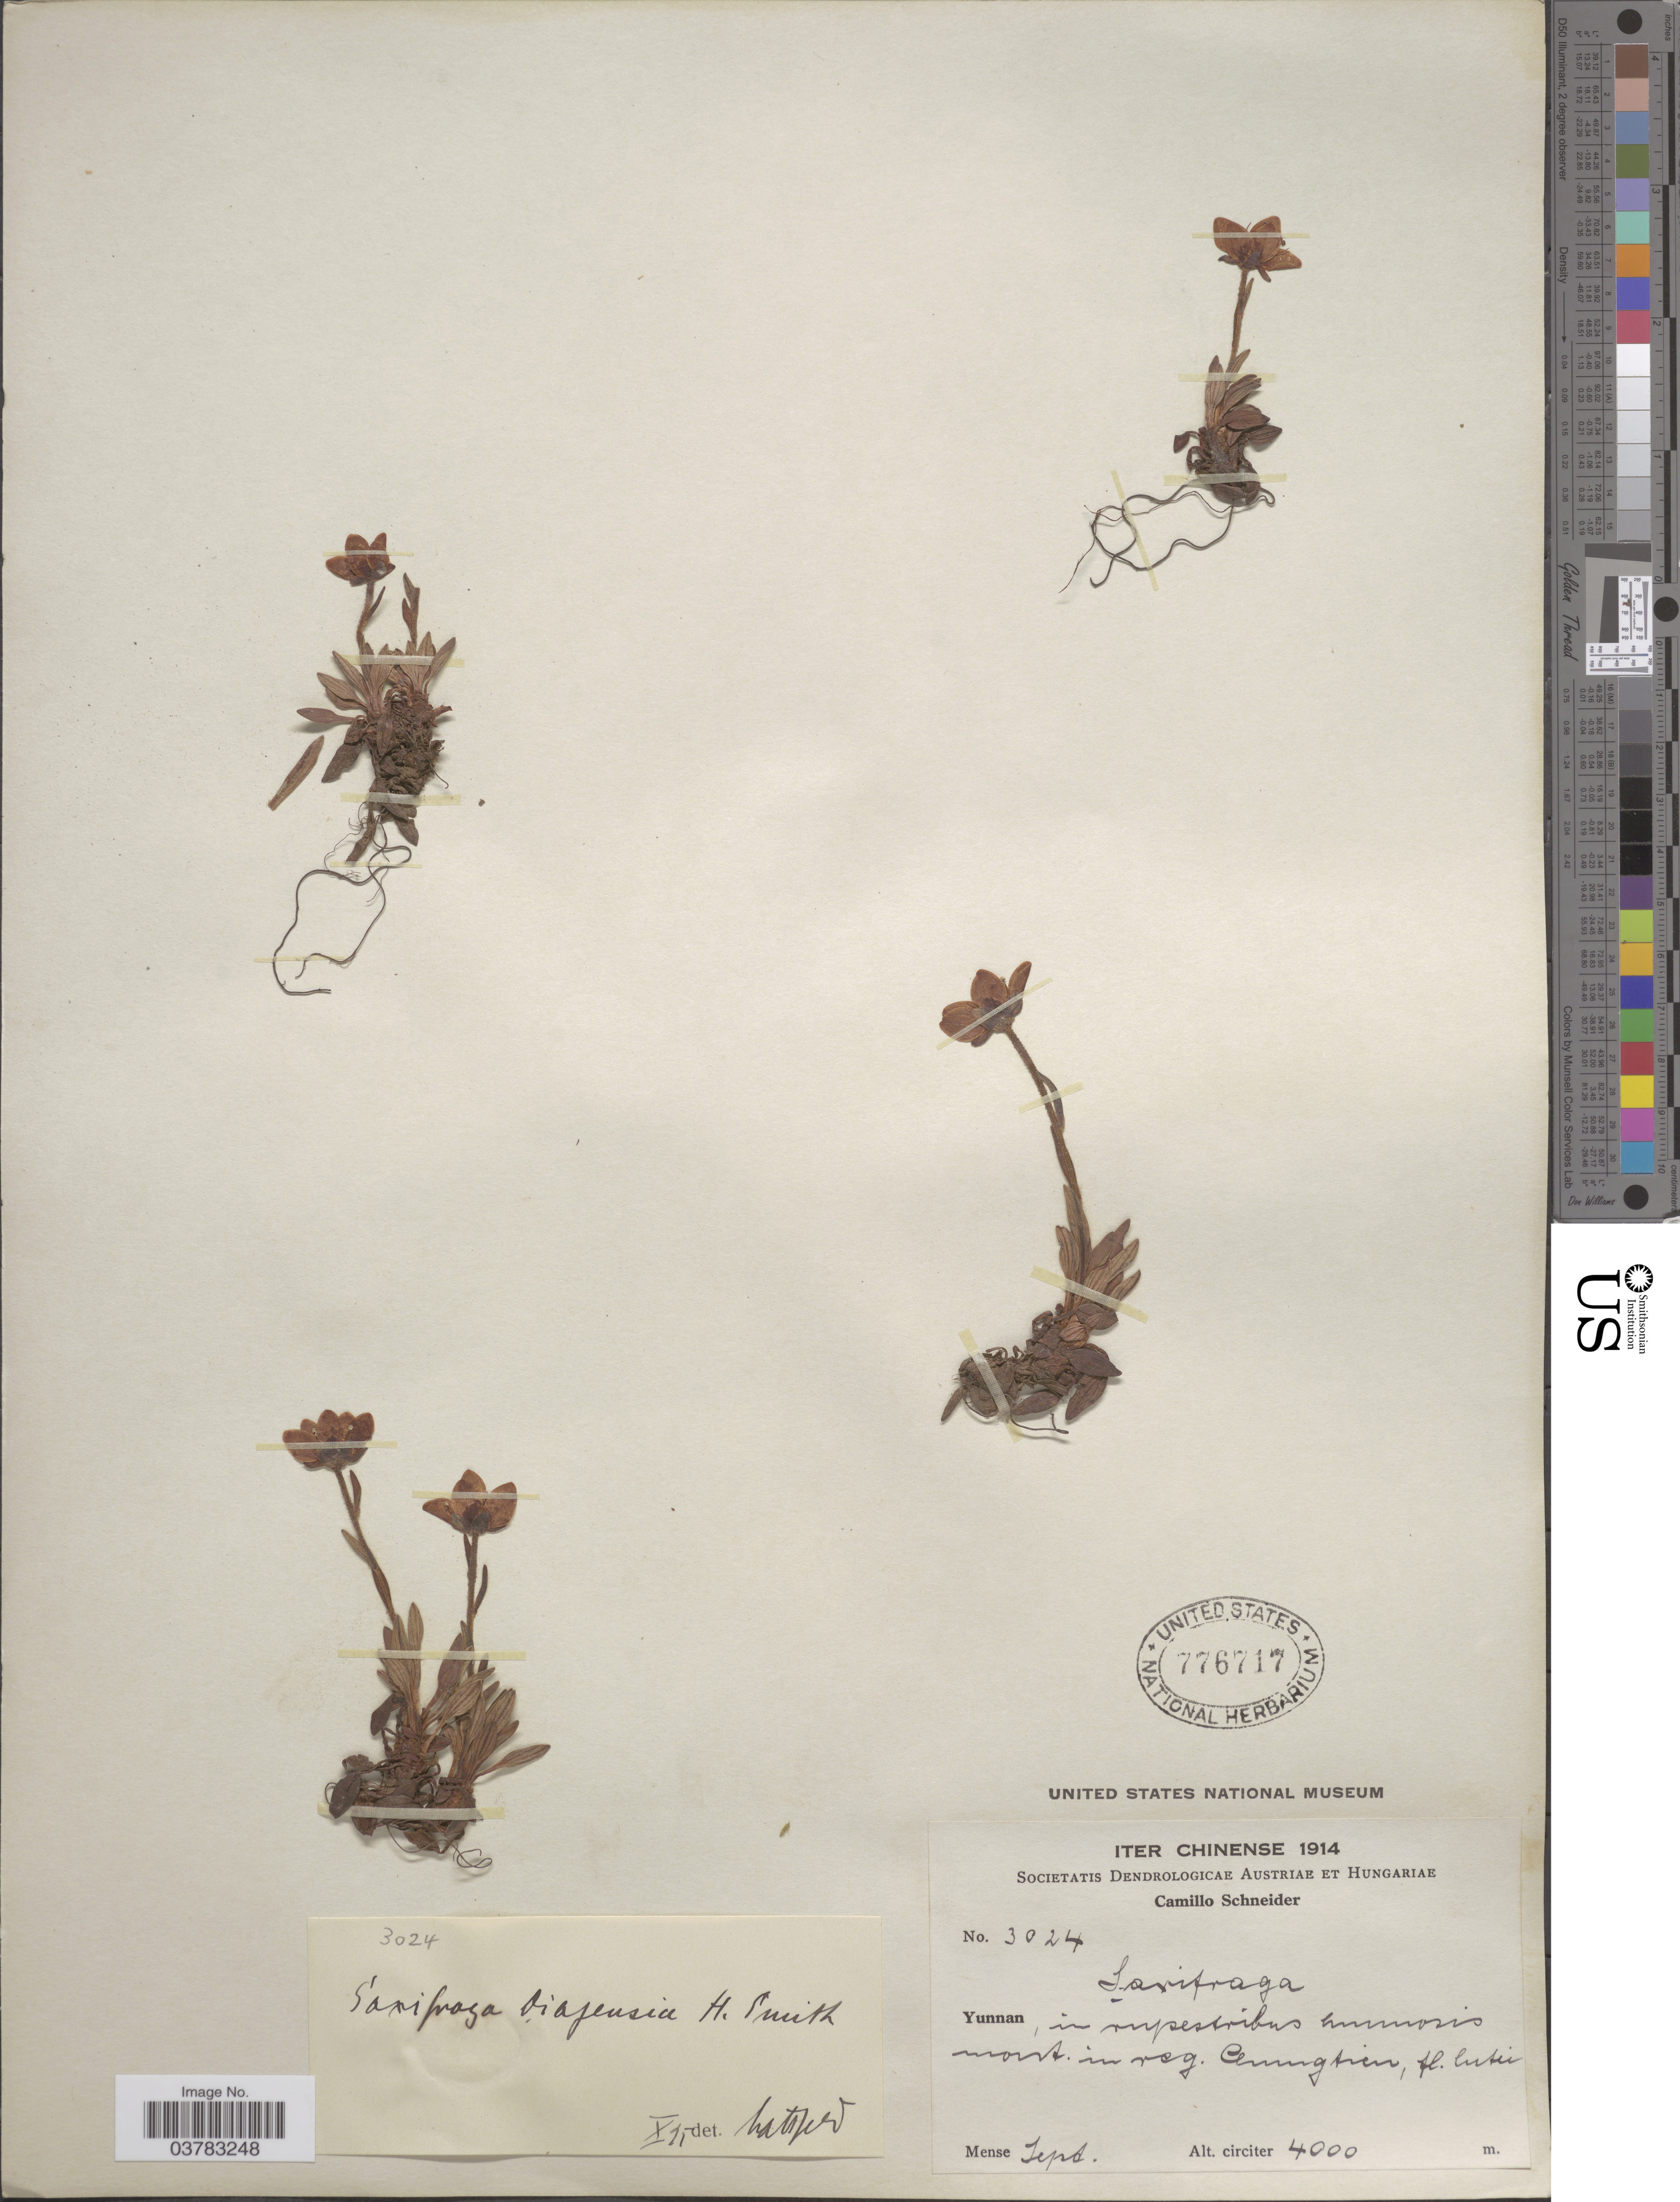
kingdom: Plantae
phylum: Tracheophyta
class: Magnoliopsida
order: Saxifragales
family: Saxifragaceae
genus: Saxifraga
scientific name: Saxifraga diapensia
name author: Harry Sm.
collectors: C. K. Schneider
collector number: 3024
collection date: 1914-09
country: China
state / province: Yunnan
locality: Iter Chinense 1914. Yunnan, in rupestribus humosis [interpreted] mont. in reg. Chungtien.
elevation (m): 4000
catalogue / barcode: US 776717